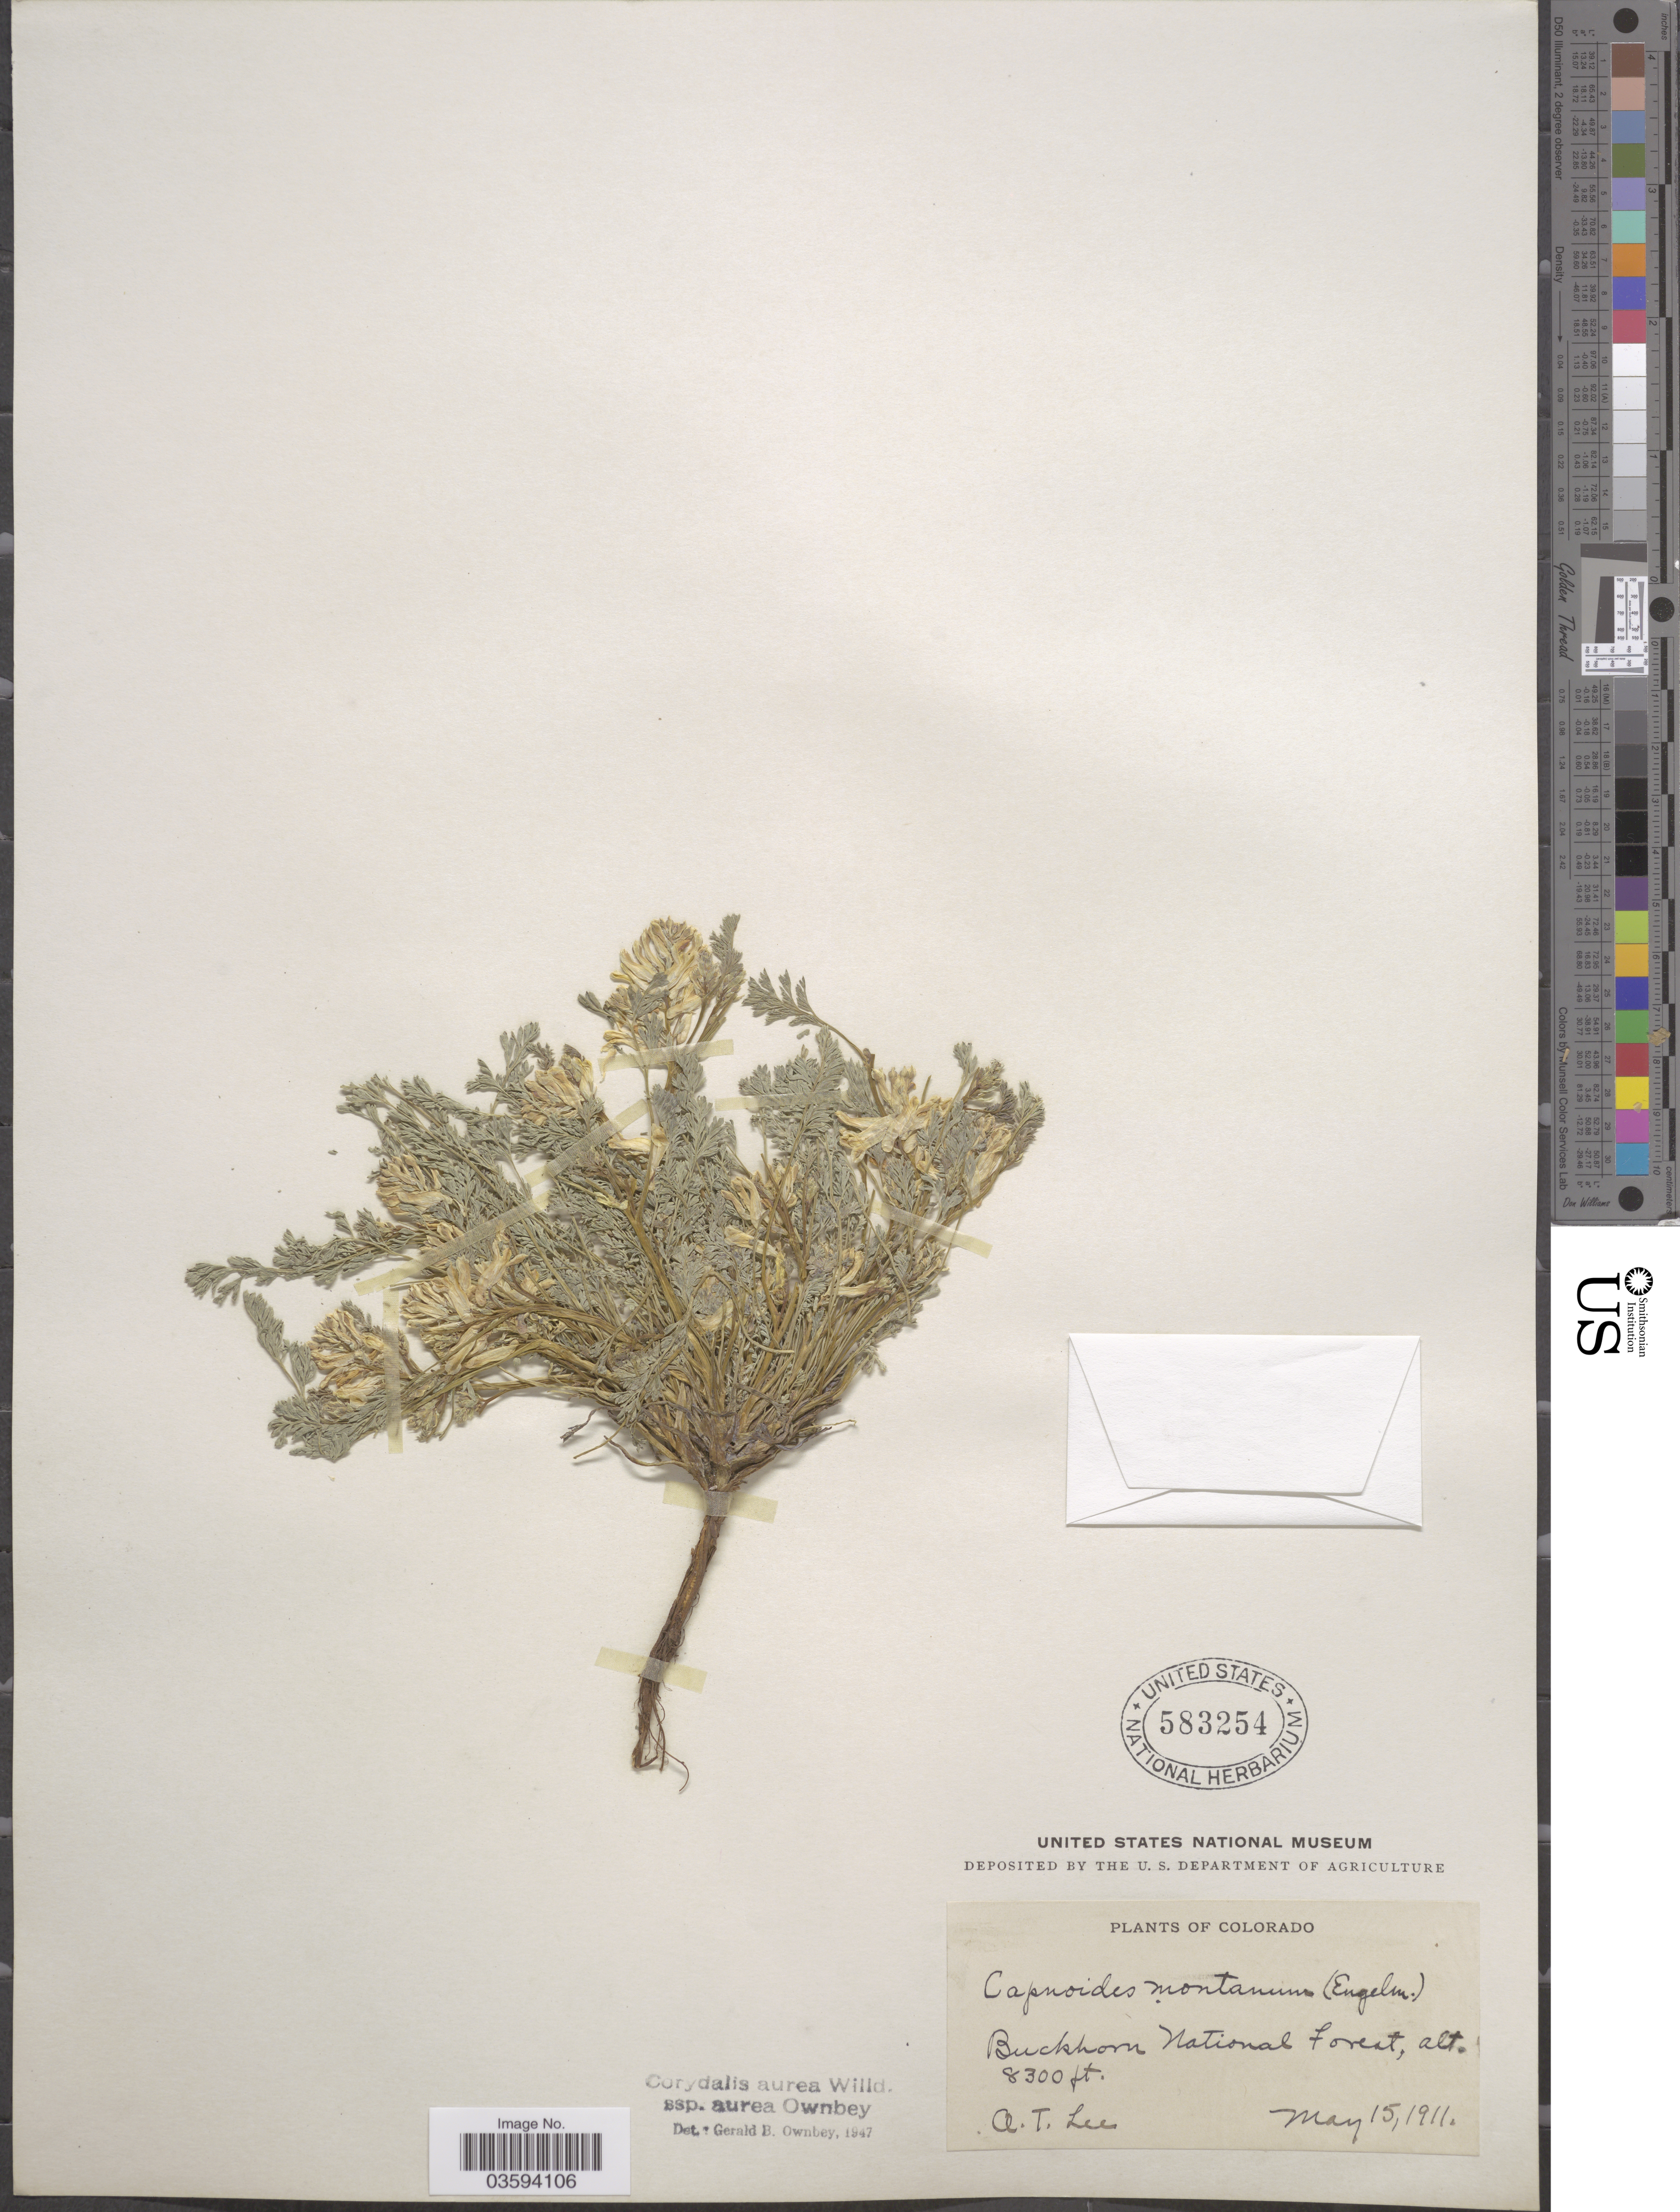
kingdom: Plantae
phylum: Tracheophyta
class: Magnoliopsida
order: Ranunculales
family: Papaveraceae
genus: Corydalis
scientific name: Corydalis aurea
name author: Willd.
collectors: A. T. Lee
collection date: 1911-05-15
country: United States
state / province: Colorado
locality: Buckhorn National Forest.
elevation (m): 2530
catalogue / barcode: US 583254